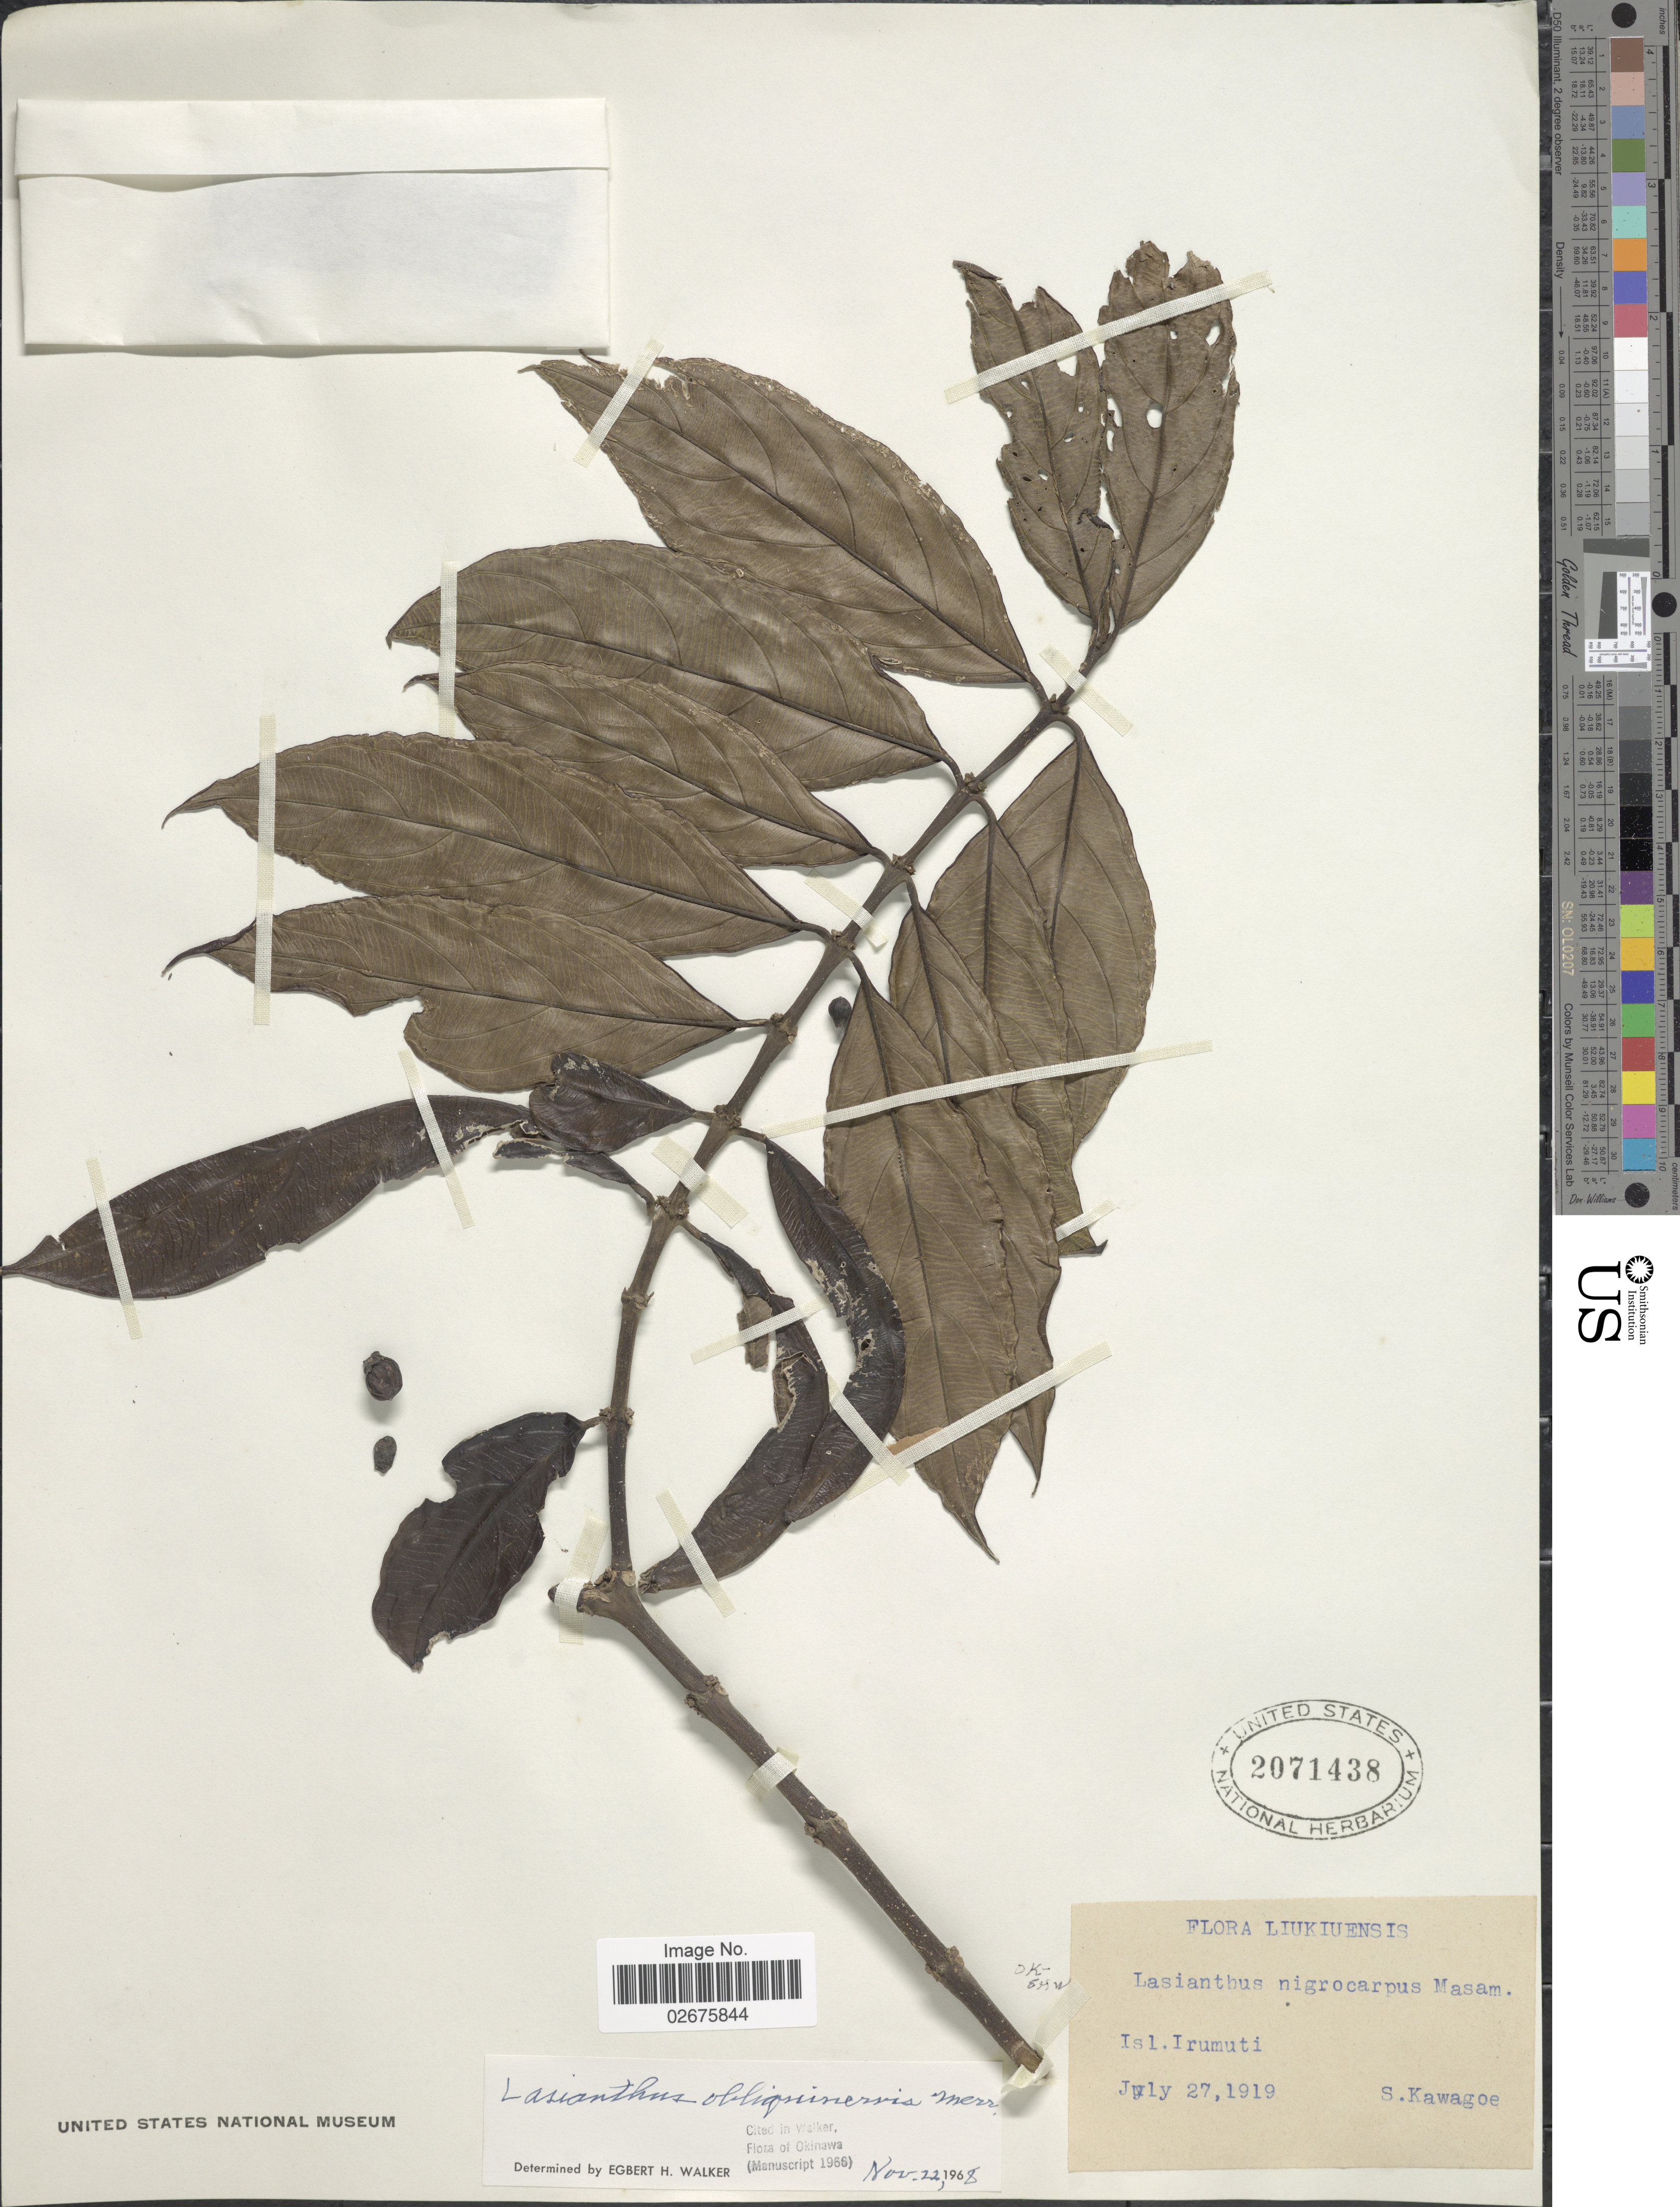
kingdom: Plantae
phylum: Tracheophyta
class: Magnoliopsida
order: Gentianales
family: Rubiaceae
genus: Lasianthus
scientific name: Lasianthus verticillatus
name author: (Lour.) Merr.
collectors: S. Kawagoe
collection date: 1919-07-27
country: Japan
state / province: Okinawa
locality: Liukiuensis, Isl. Irumuti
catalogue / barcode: US 2071438